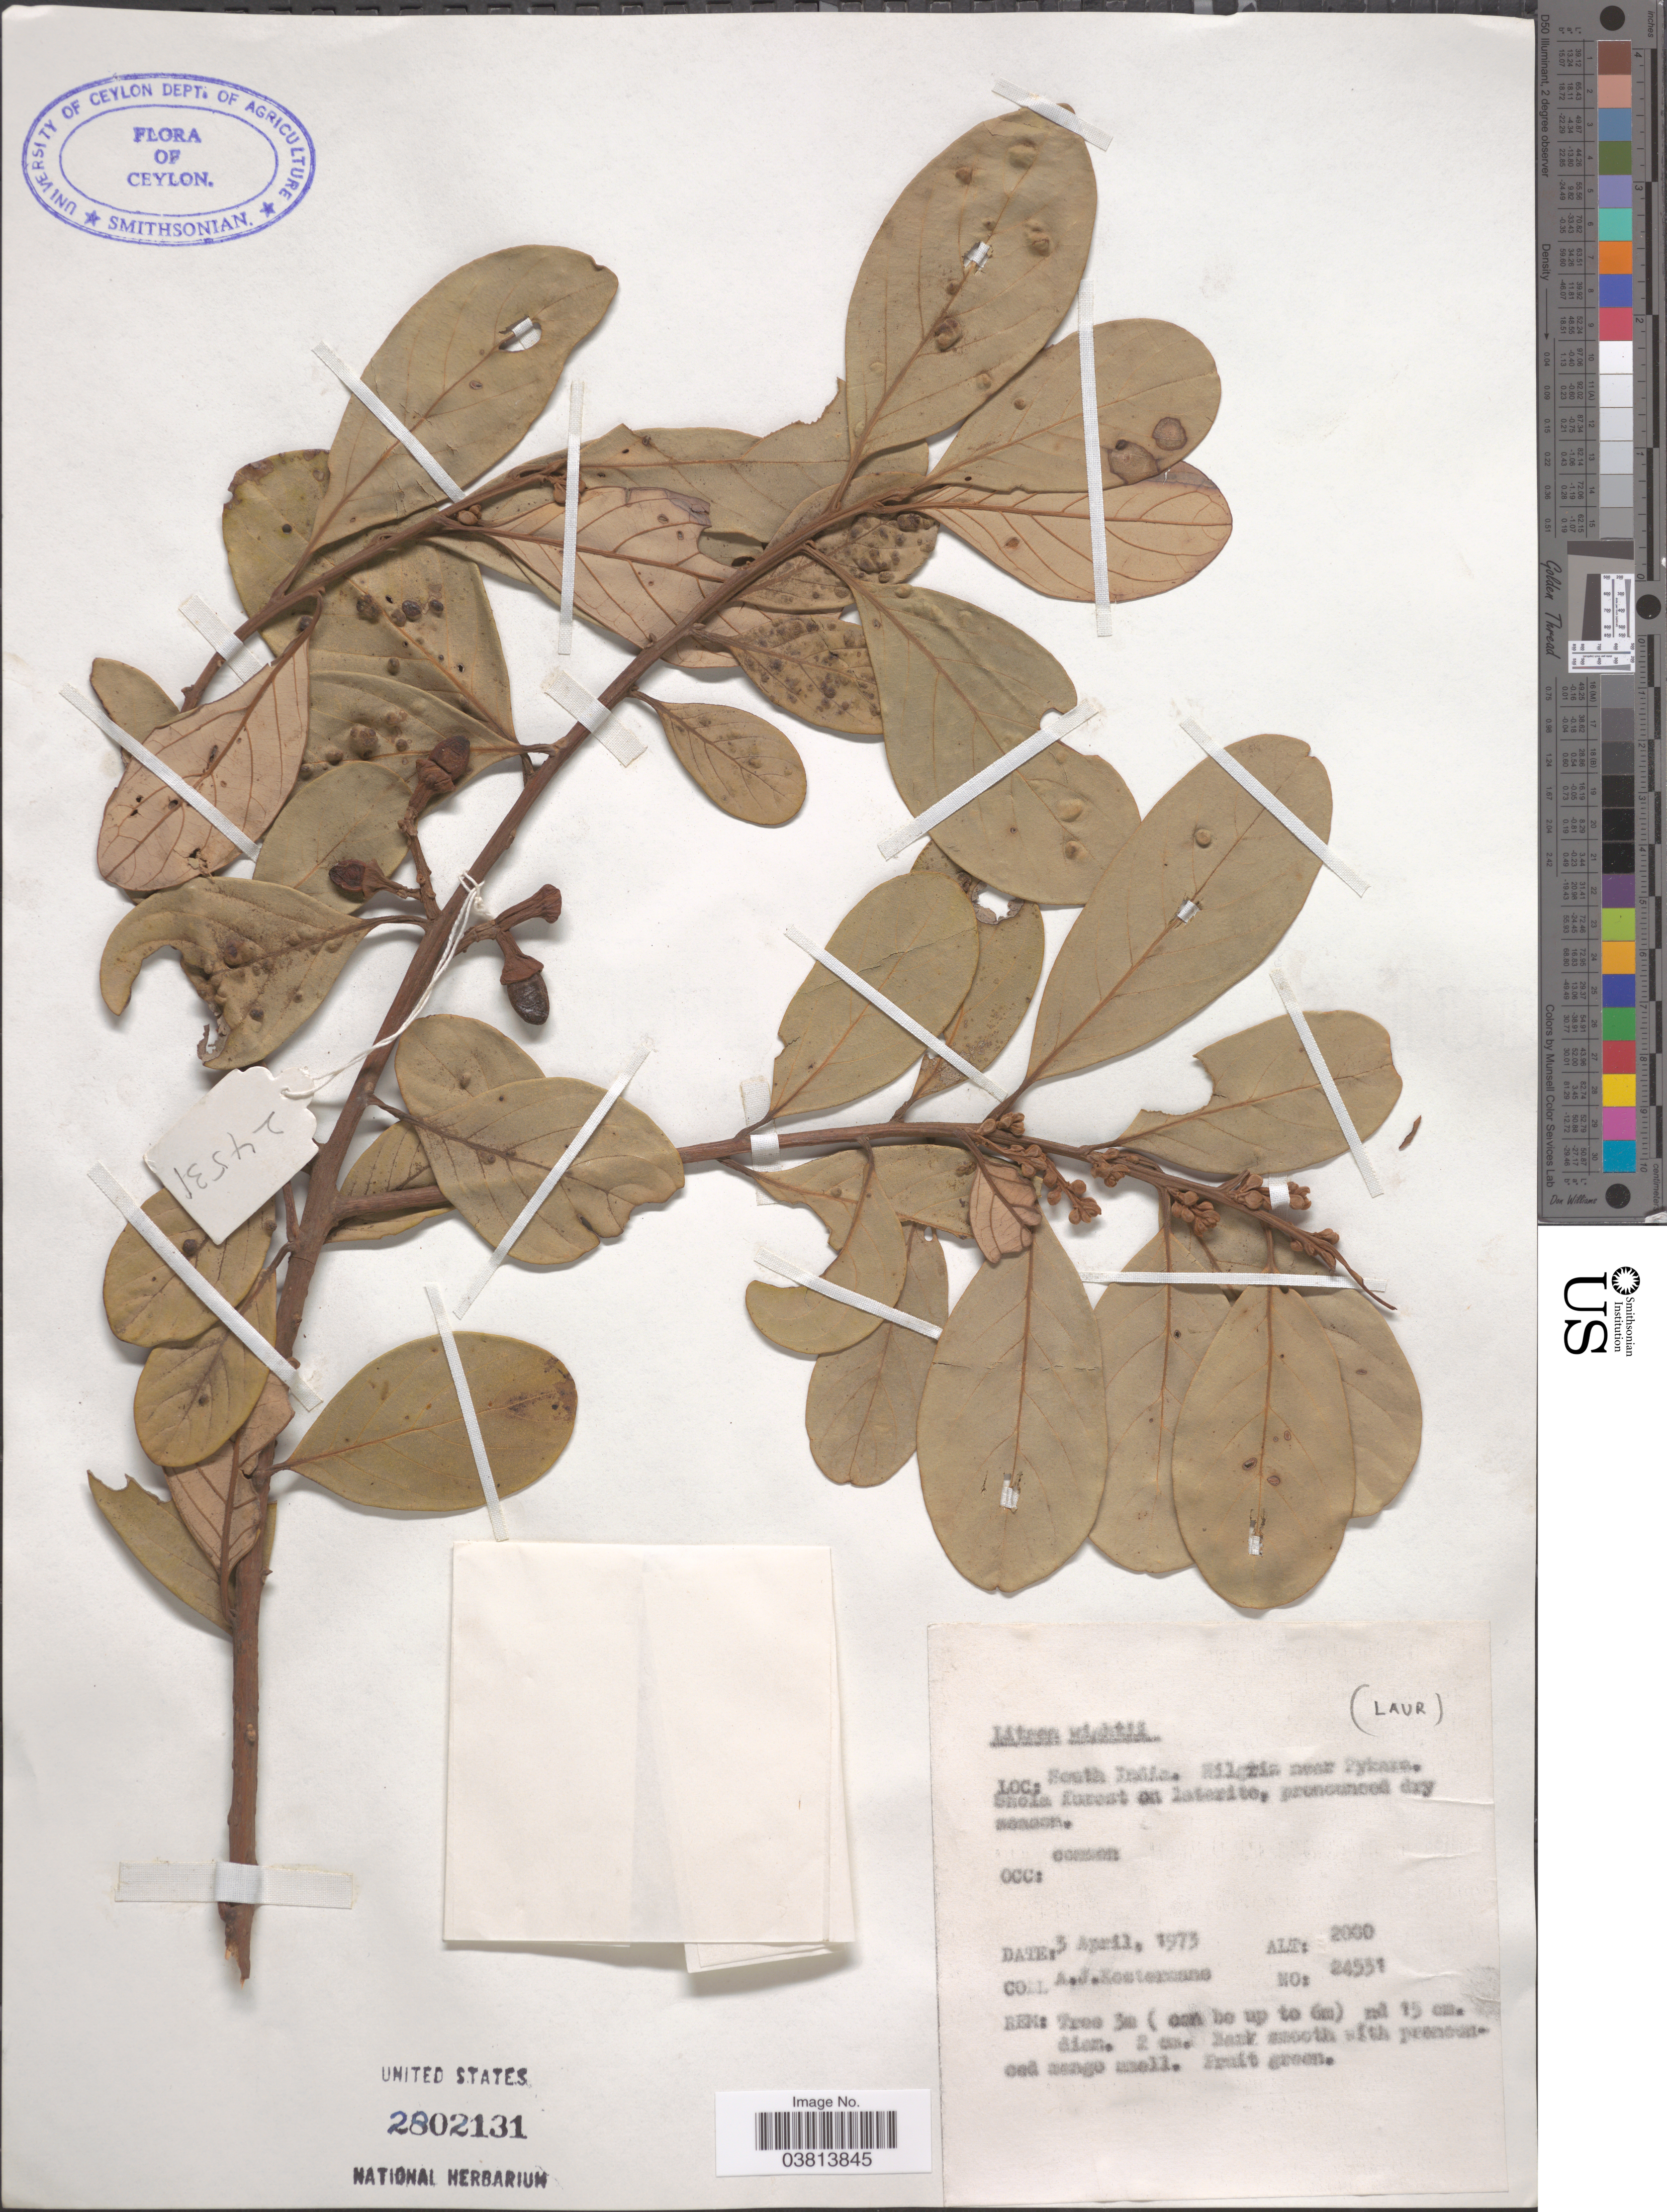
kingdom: Plantae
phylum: Tracheophyta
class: Magnoliopsida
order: Laurales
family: Lauraceae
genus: Litsea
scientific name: Litsea wightiana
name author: (Nees) Hook. f.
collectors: A. J. G. Kostermans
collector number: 2453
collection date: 1973-04-03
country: India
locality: South India. Nilgria near Pykara. Shola forest on laterite.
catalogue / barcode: US 2802131